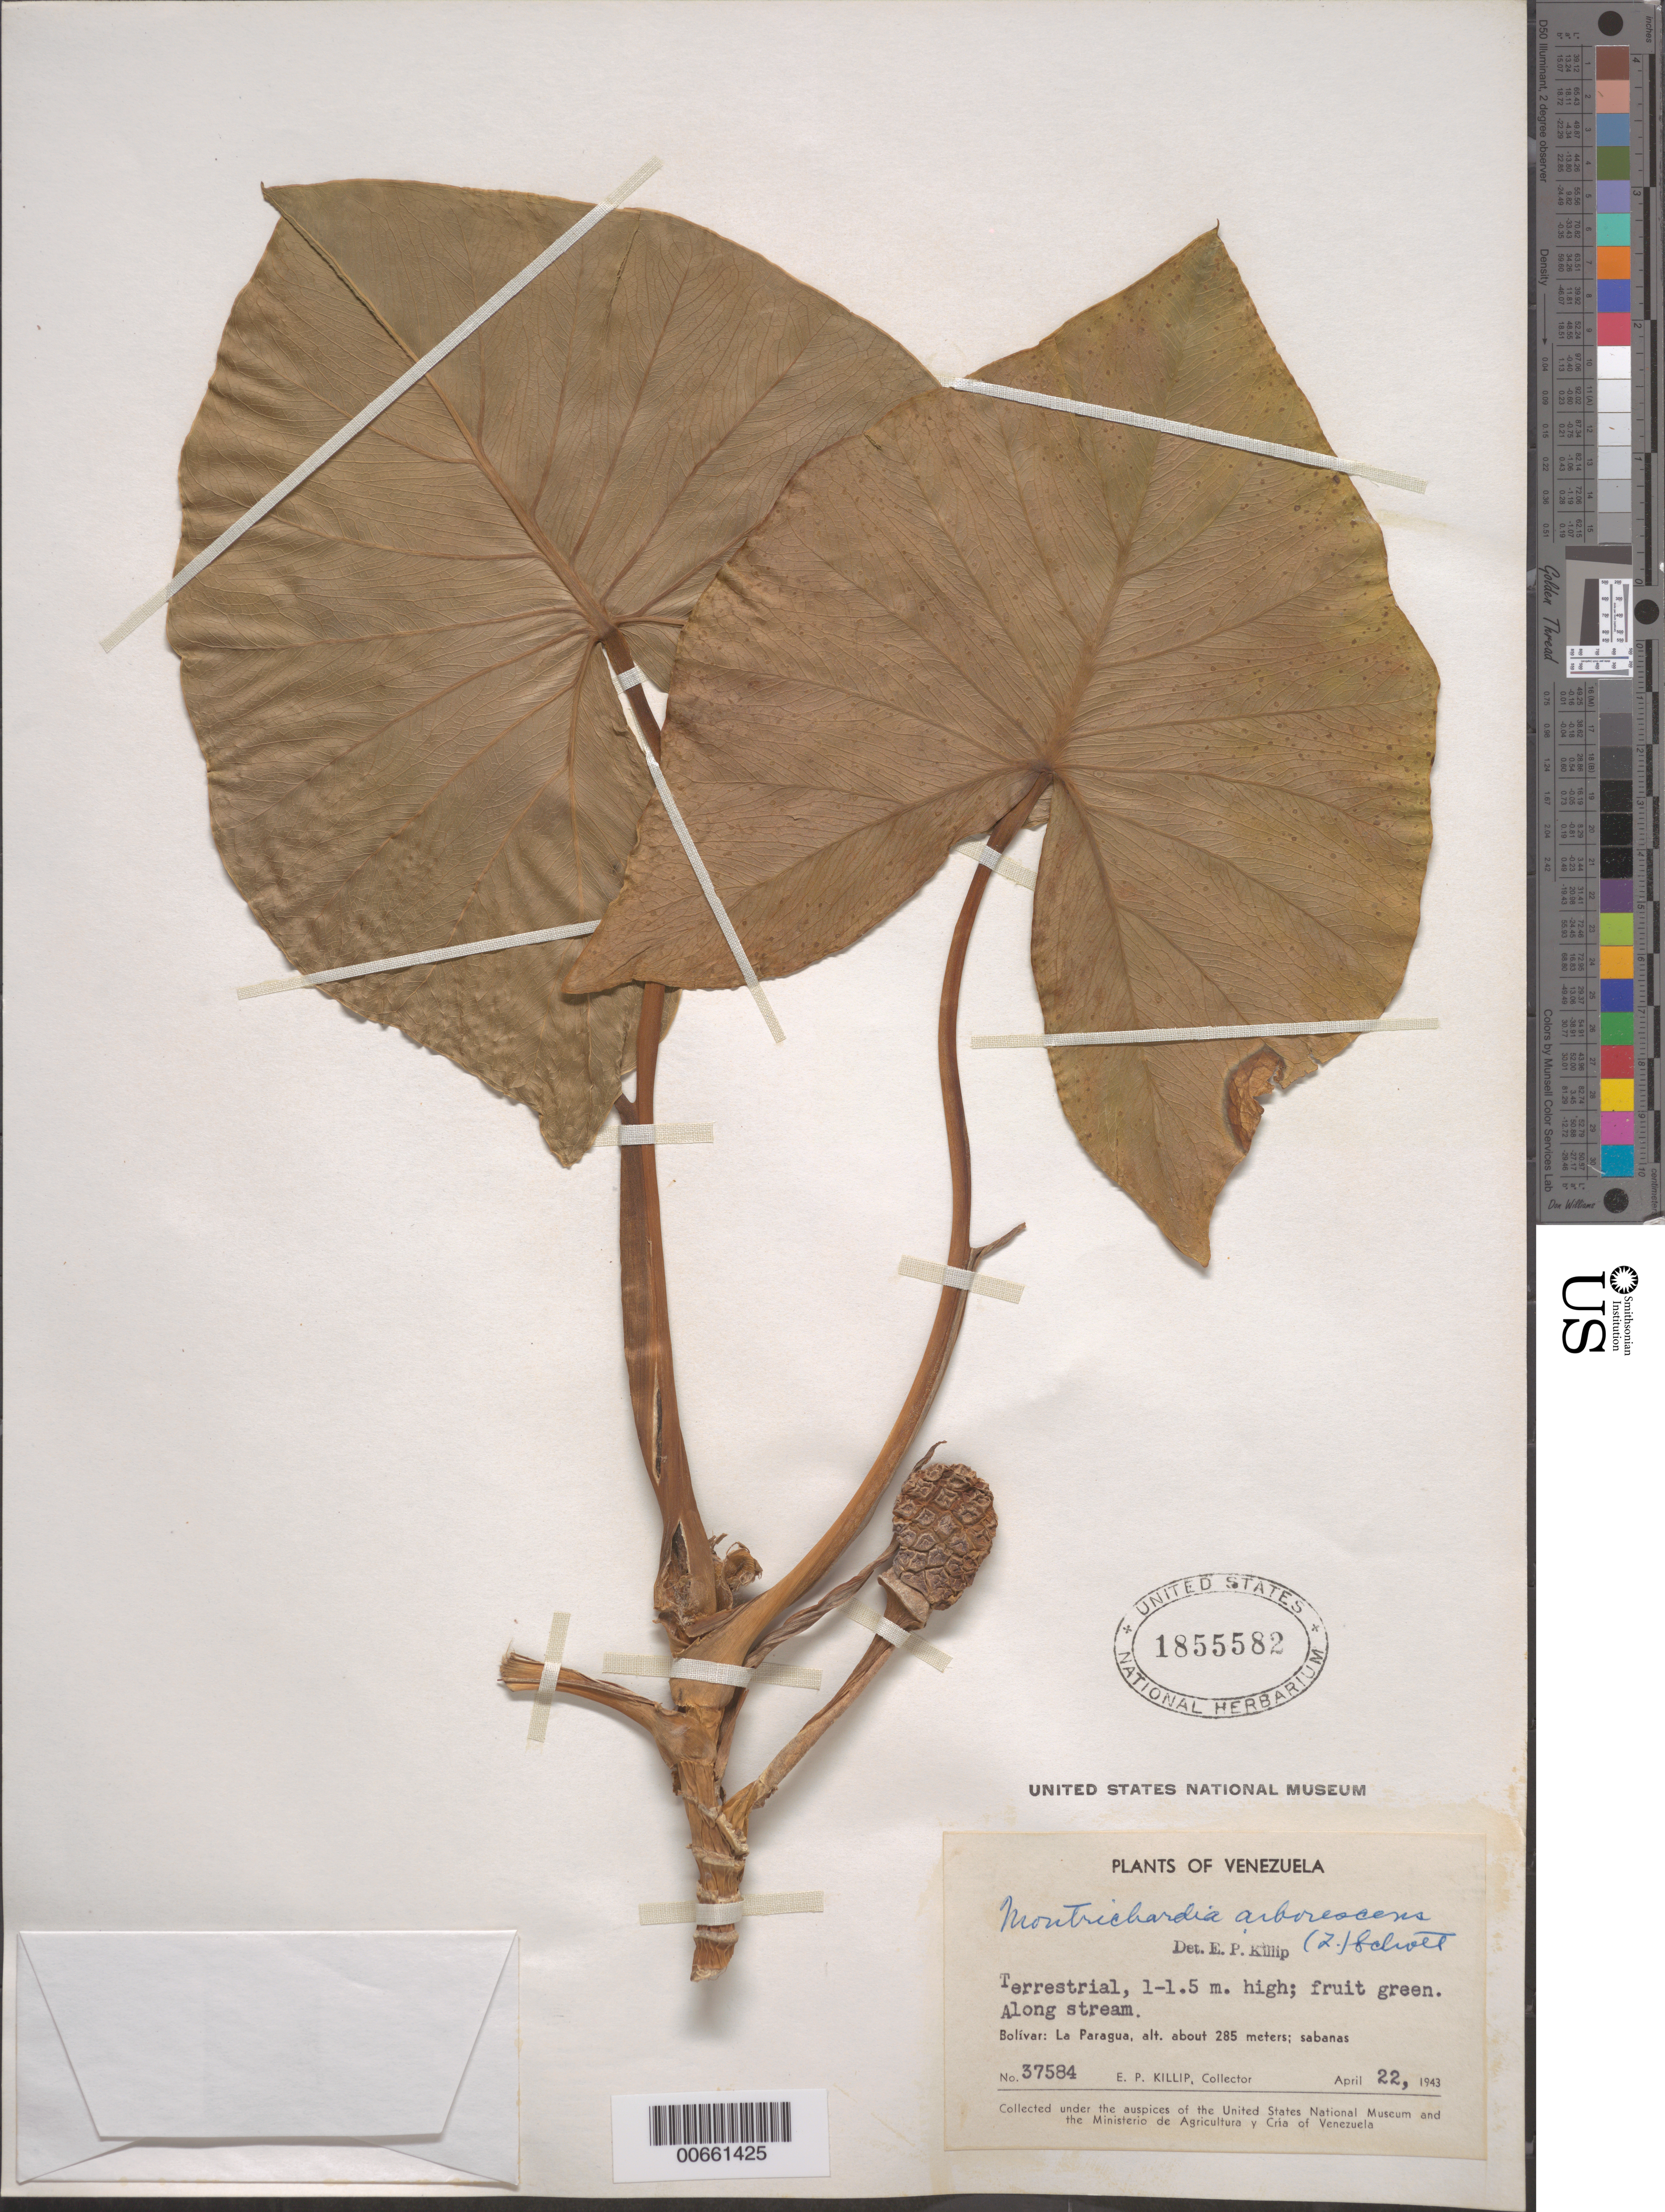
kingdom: Plantae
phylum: Tracheophyta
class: Liliopsida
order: Alismatales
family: Araceae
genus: Montrichardia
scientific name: Montrichardia arborescens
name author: (L.) Schott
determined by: Killip, Ellsworth P.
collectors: E. P. Killip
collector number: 37584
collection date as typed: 22-Apr-43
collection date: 1943-04-22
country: Venezuela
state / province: Bolívar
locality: La Paragua, along Río Paragua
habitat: Along stream in savanna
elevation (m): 285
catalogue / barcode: US 1855582